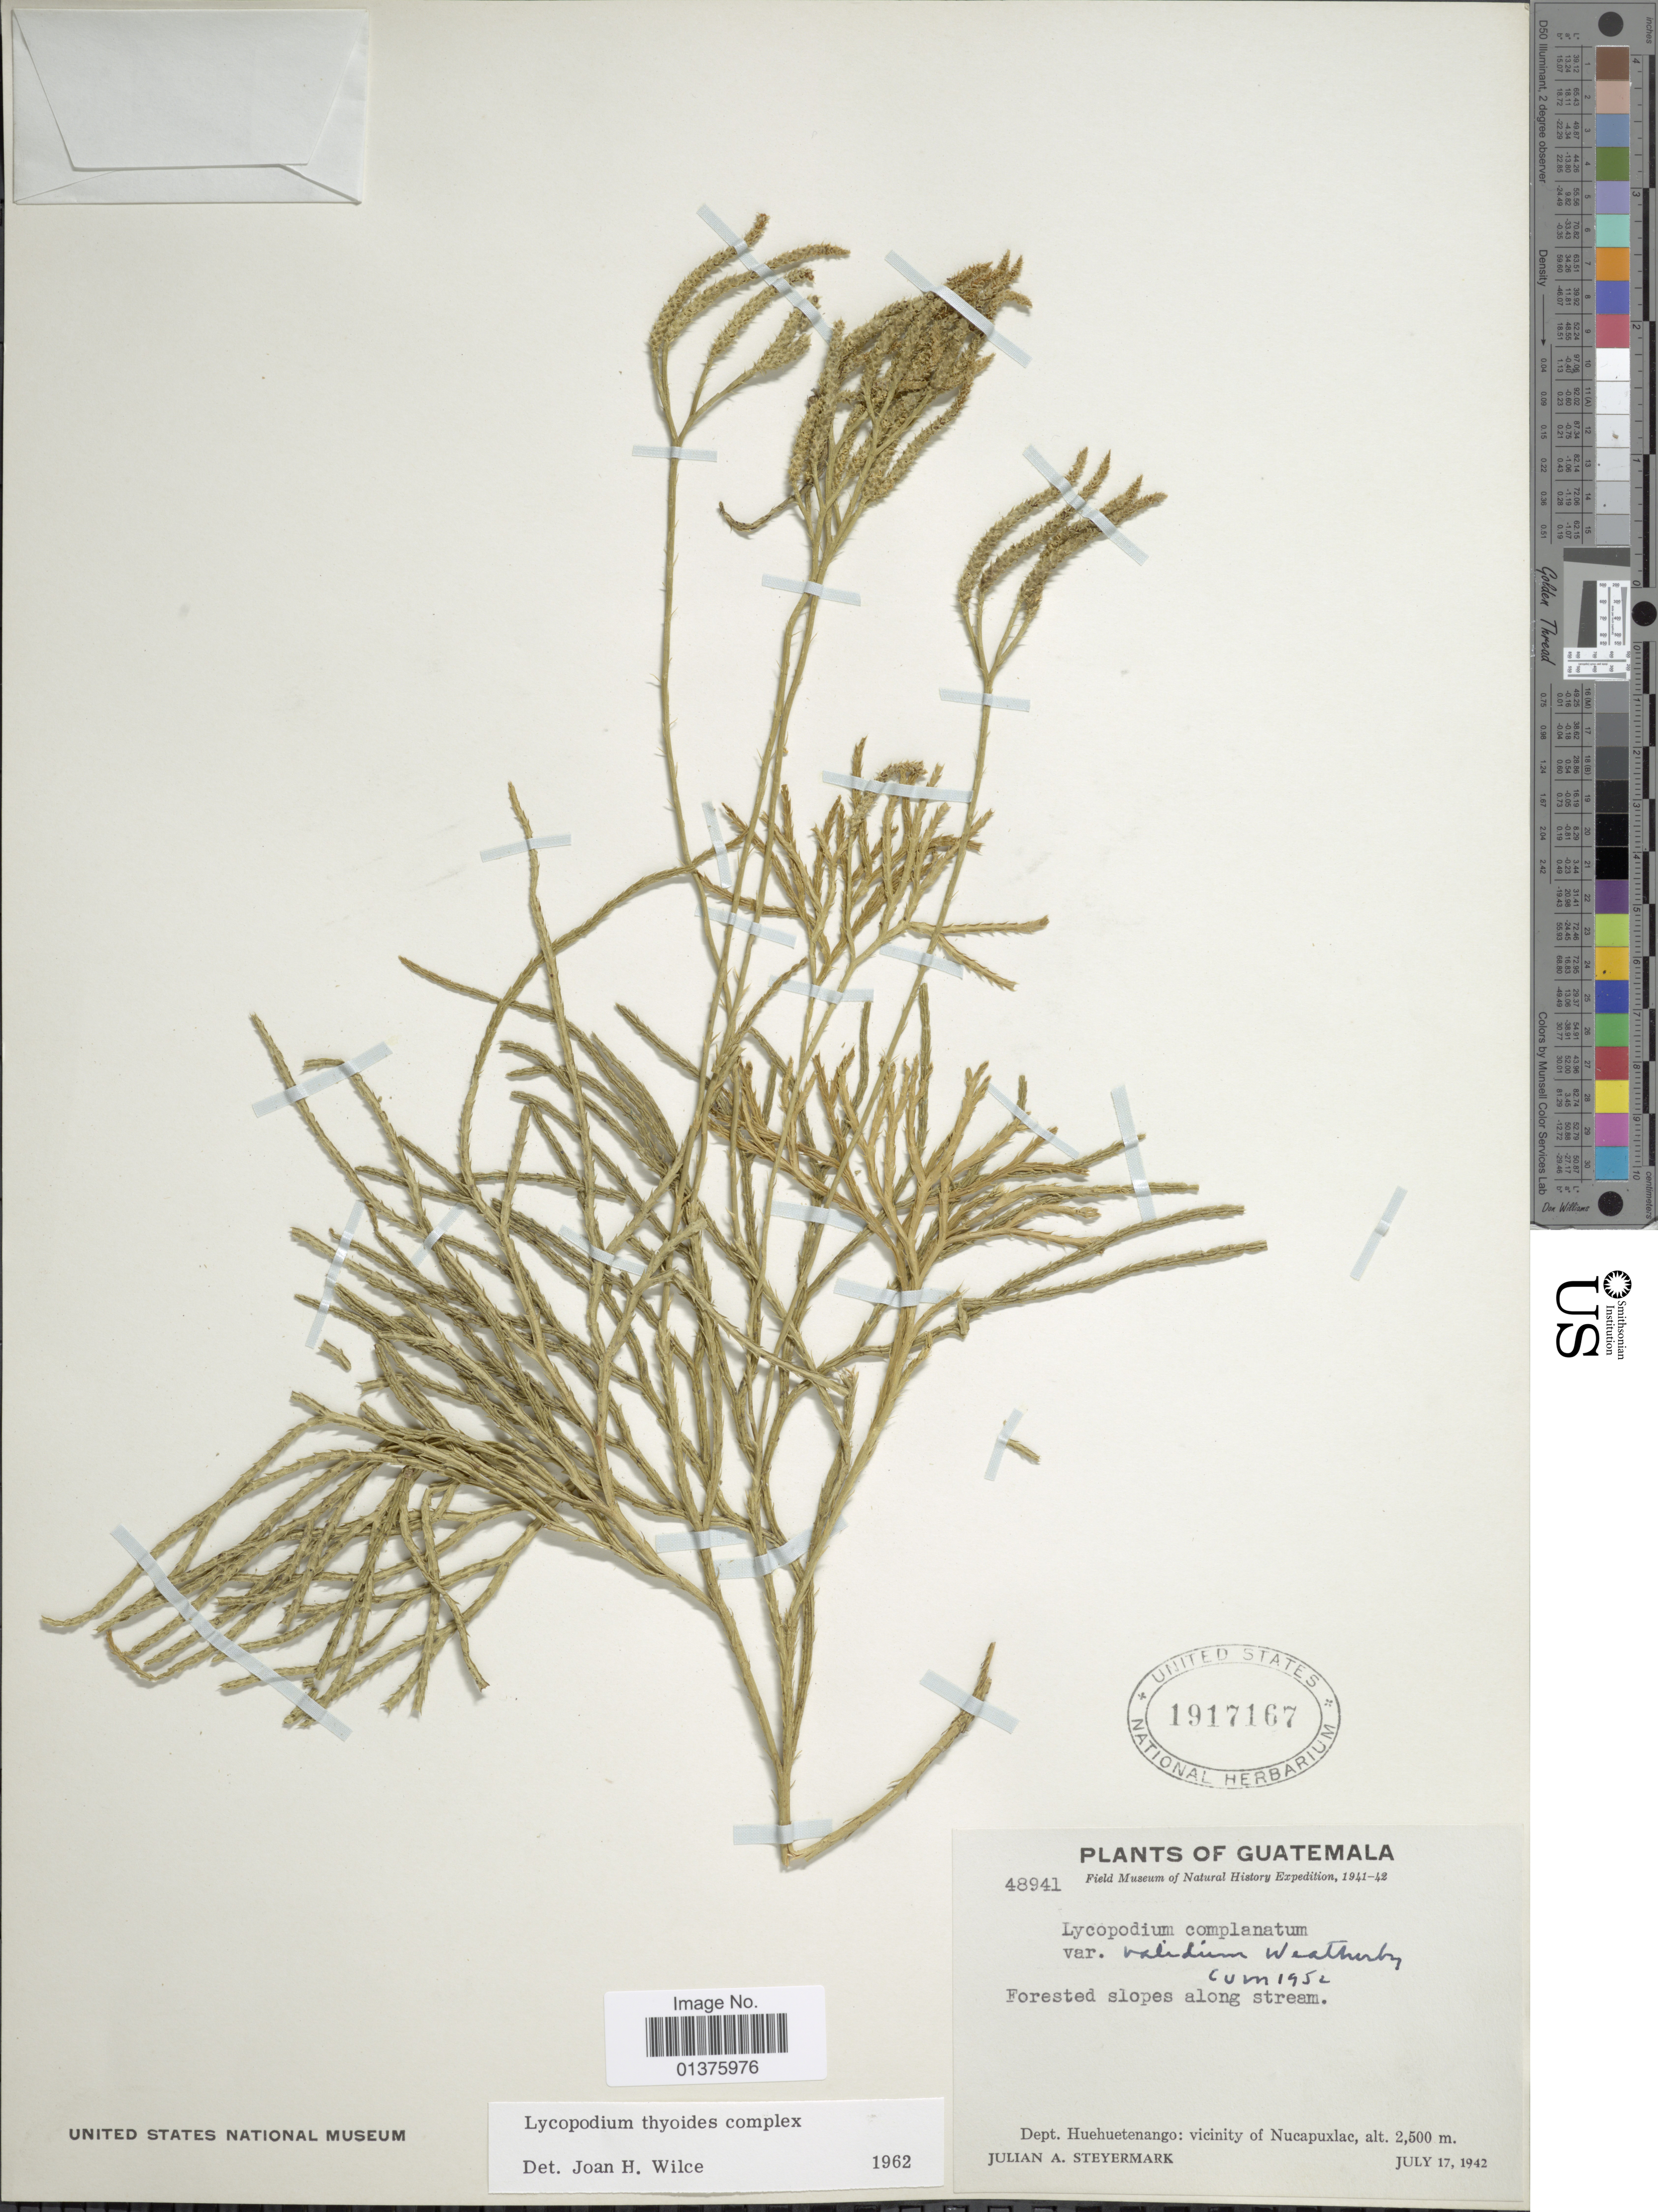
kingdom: Plantae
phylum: Tracheophyta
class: Lycopodiopsida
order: Lycopodiales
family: Lycopodiaceae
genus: Diphasiastrum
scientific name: Diphasiastrum thyoides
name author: (Humb. & Bonpl. ex Willd.) Holub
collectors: J. Steyermark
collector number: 48941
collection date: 1942-07-17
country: Guatemala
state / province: Huehuetenango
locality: Vicinity of Nucapuxlac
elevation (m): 2500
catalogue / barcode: US 1917167